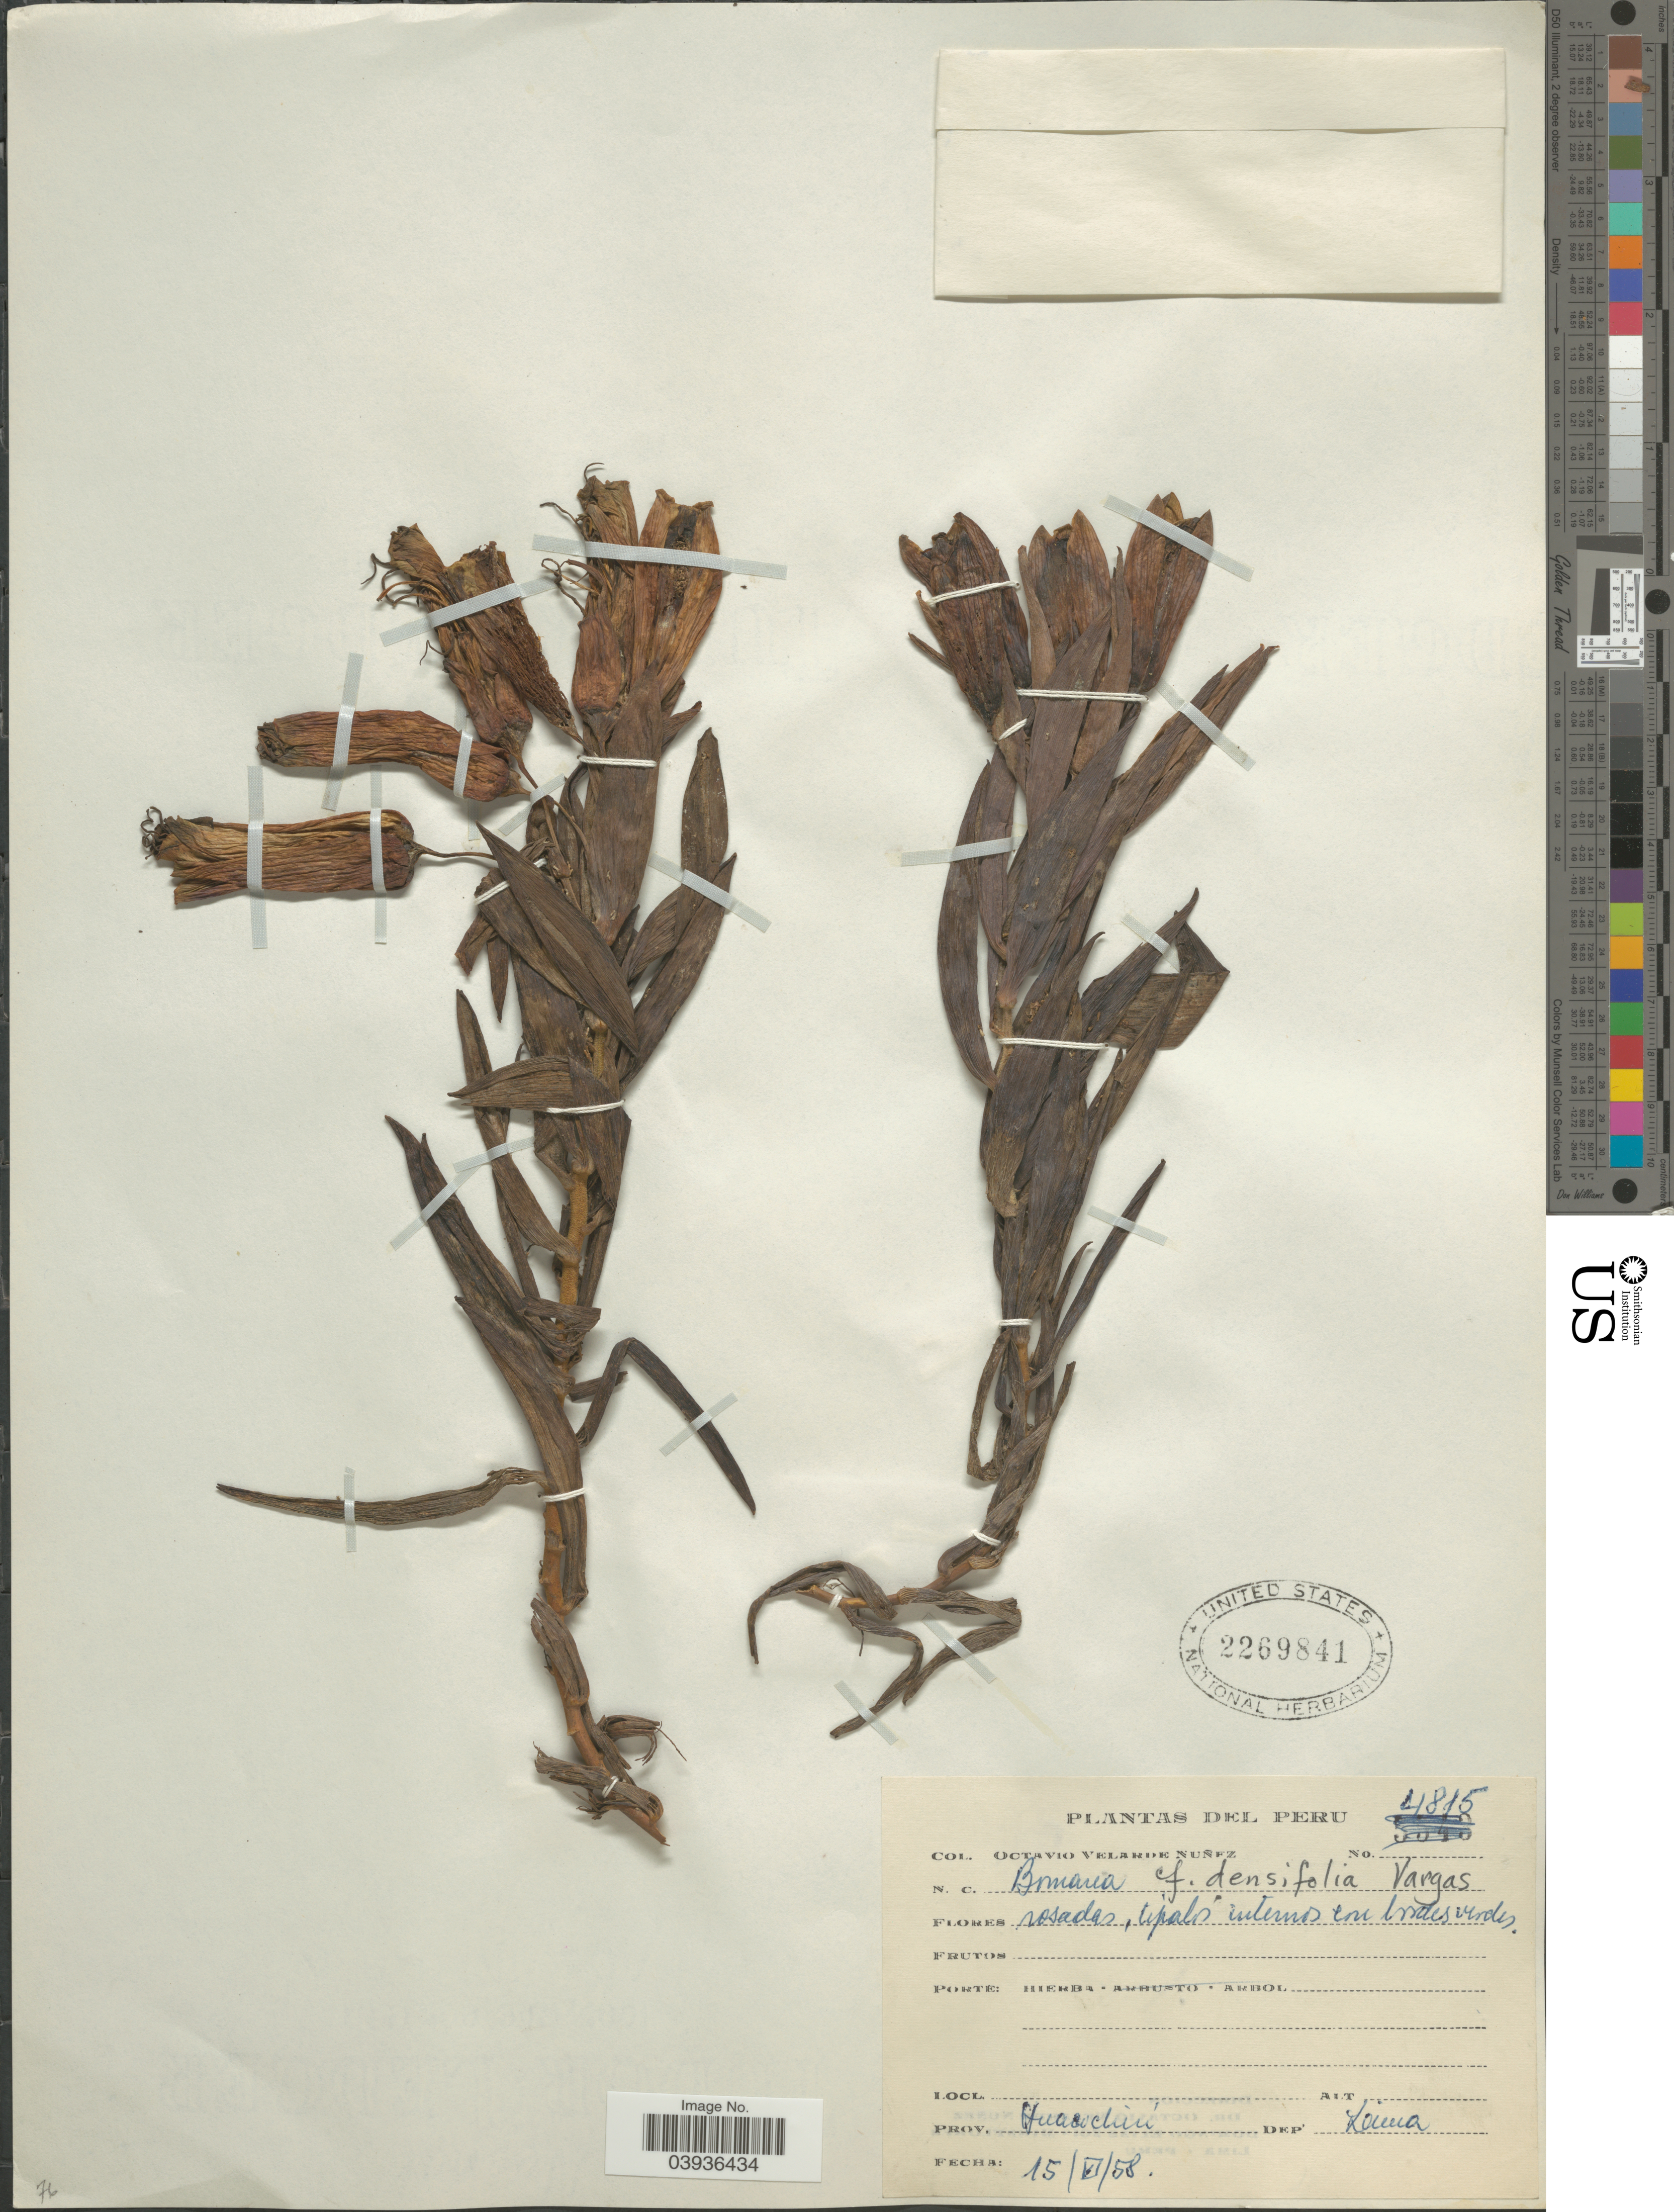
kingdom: Plantae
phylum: Tracheophyta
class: Liliopsida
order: Liliales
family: Alstroemeriaceae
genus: Bomarea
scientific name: Bomarea densifolia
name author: Vargas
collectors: O. Nuñez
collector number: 4815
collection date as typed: Transcribed d/m/y: 15/6/58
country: Peru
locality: Prov. Juaoctúú. Dep. Lama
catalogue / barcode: US 2269841